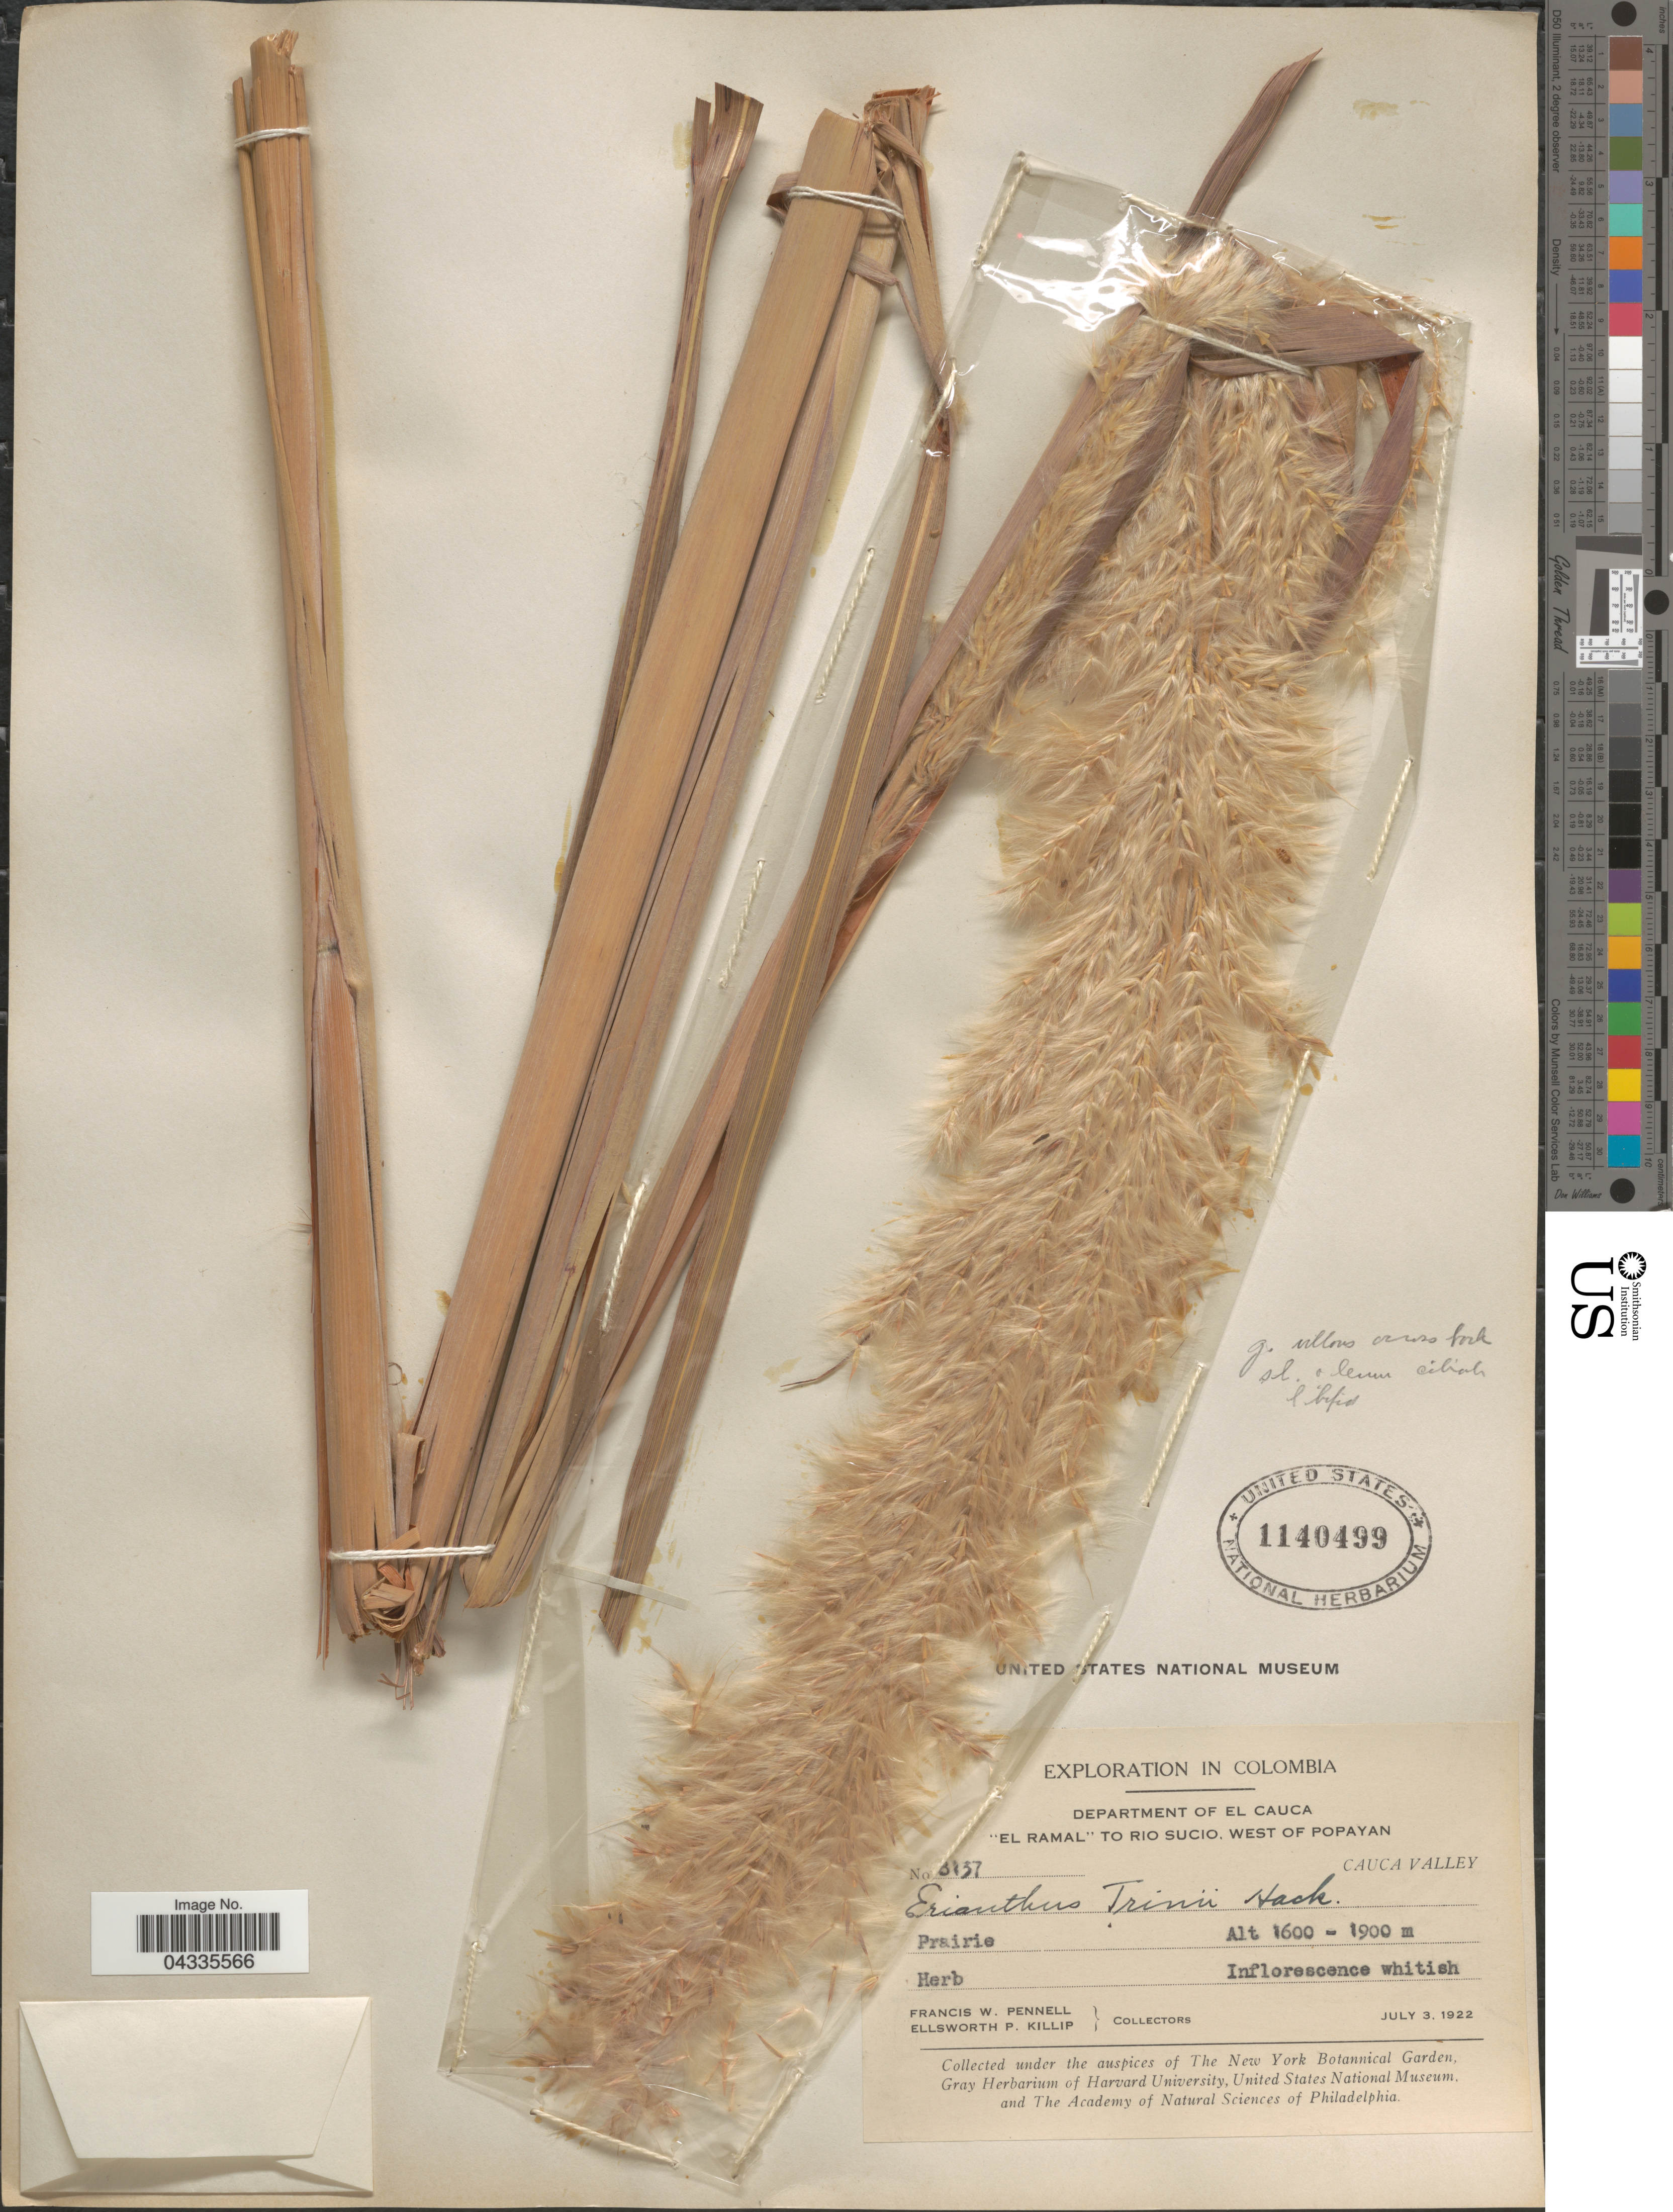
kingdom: Plantae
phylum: Tracheophyta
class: Liliopsida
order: Poales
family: Poaceae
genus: Erianthus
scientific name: Erianthus trinii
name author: Hack.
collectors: F. W. Pennell & E. P. Killip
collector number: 8137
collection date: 1922-07-03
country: Colombia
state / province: Cauca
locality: Exploration in Colombia. Department of El Cauca. "El Ramal" to Rio Sucio, West of Popayan. Cauca Valley.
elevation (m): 1600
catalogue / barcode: US 1140499